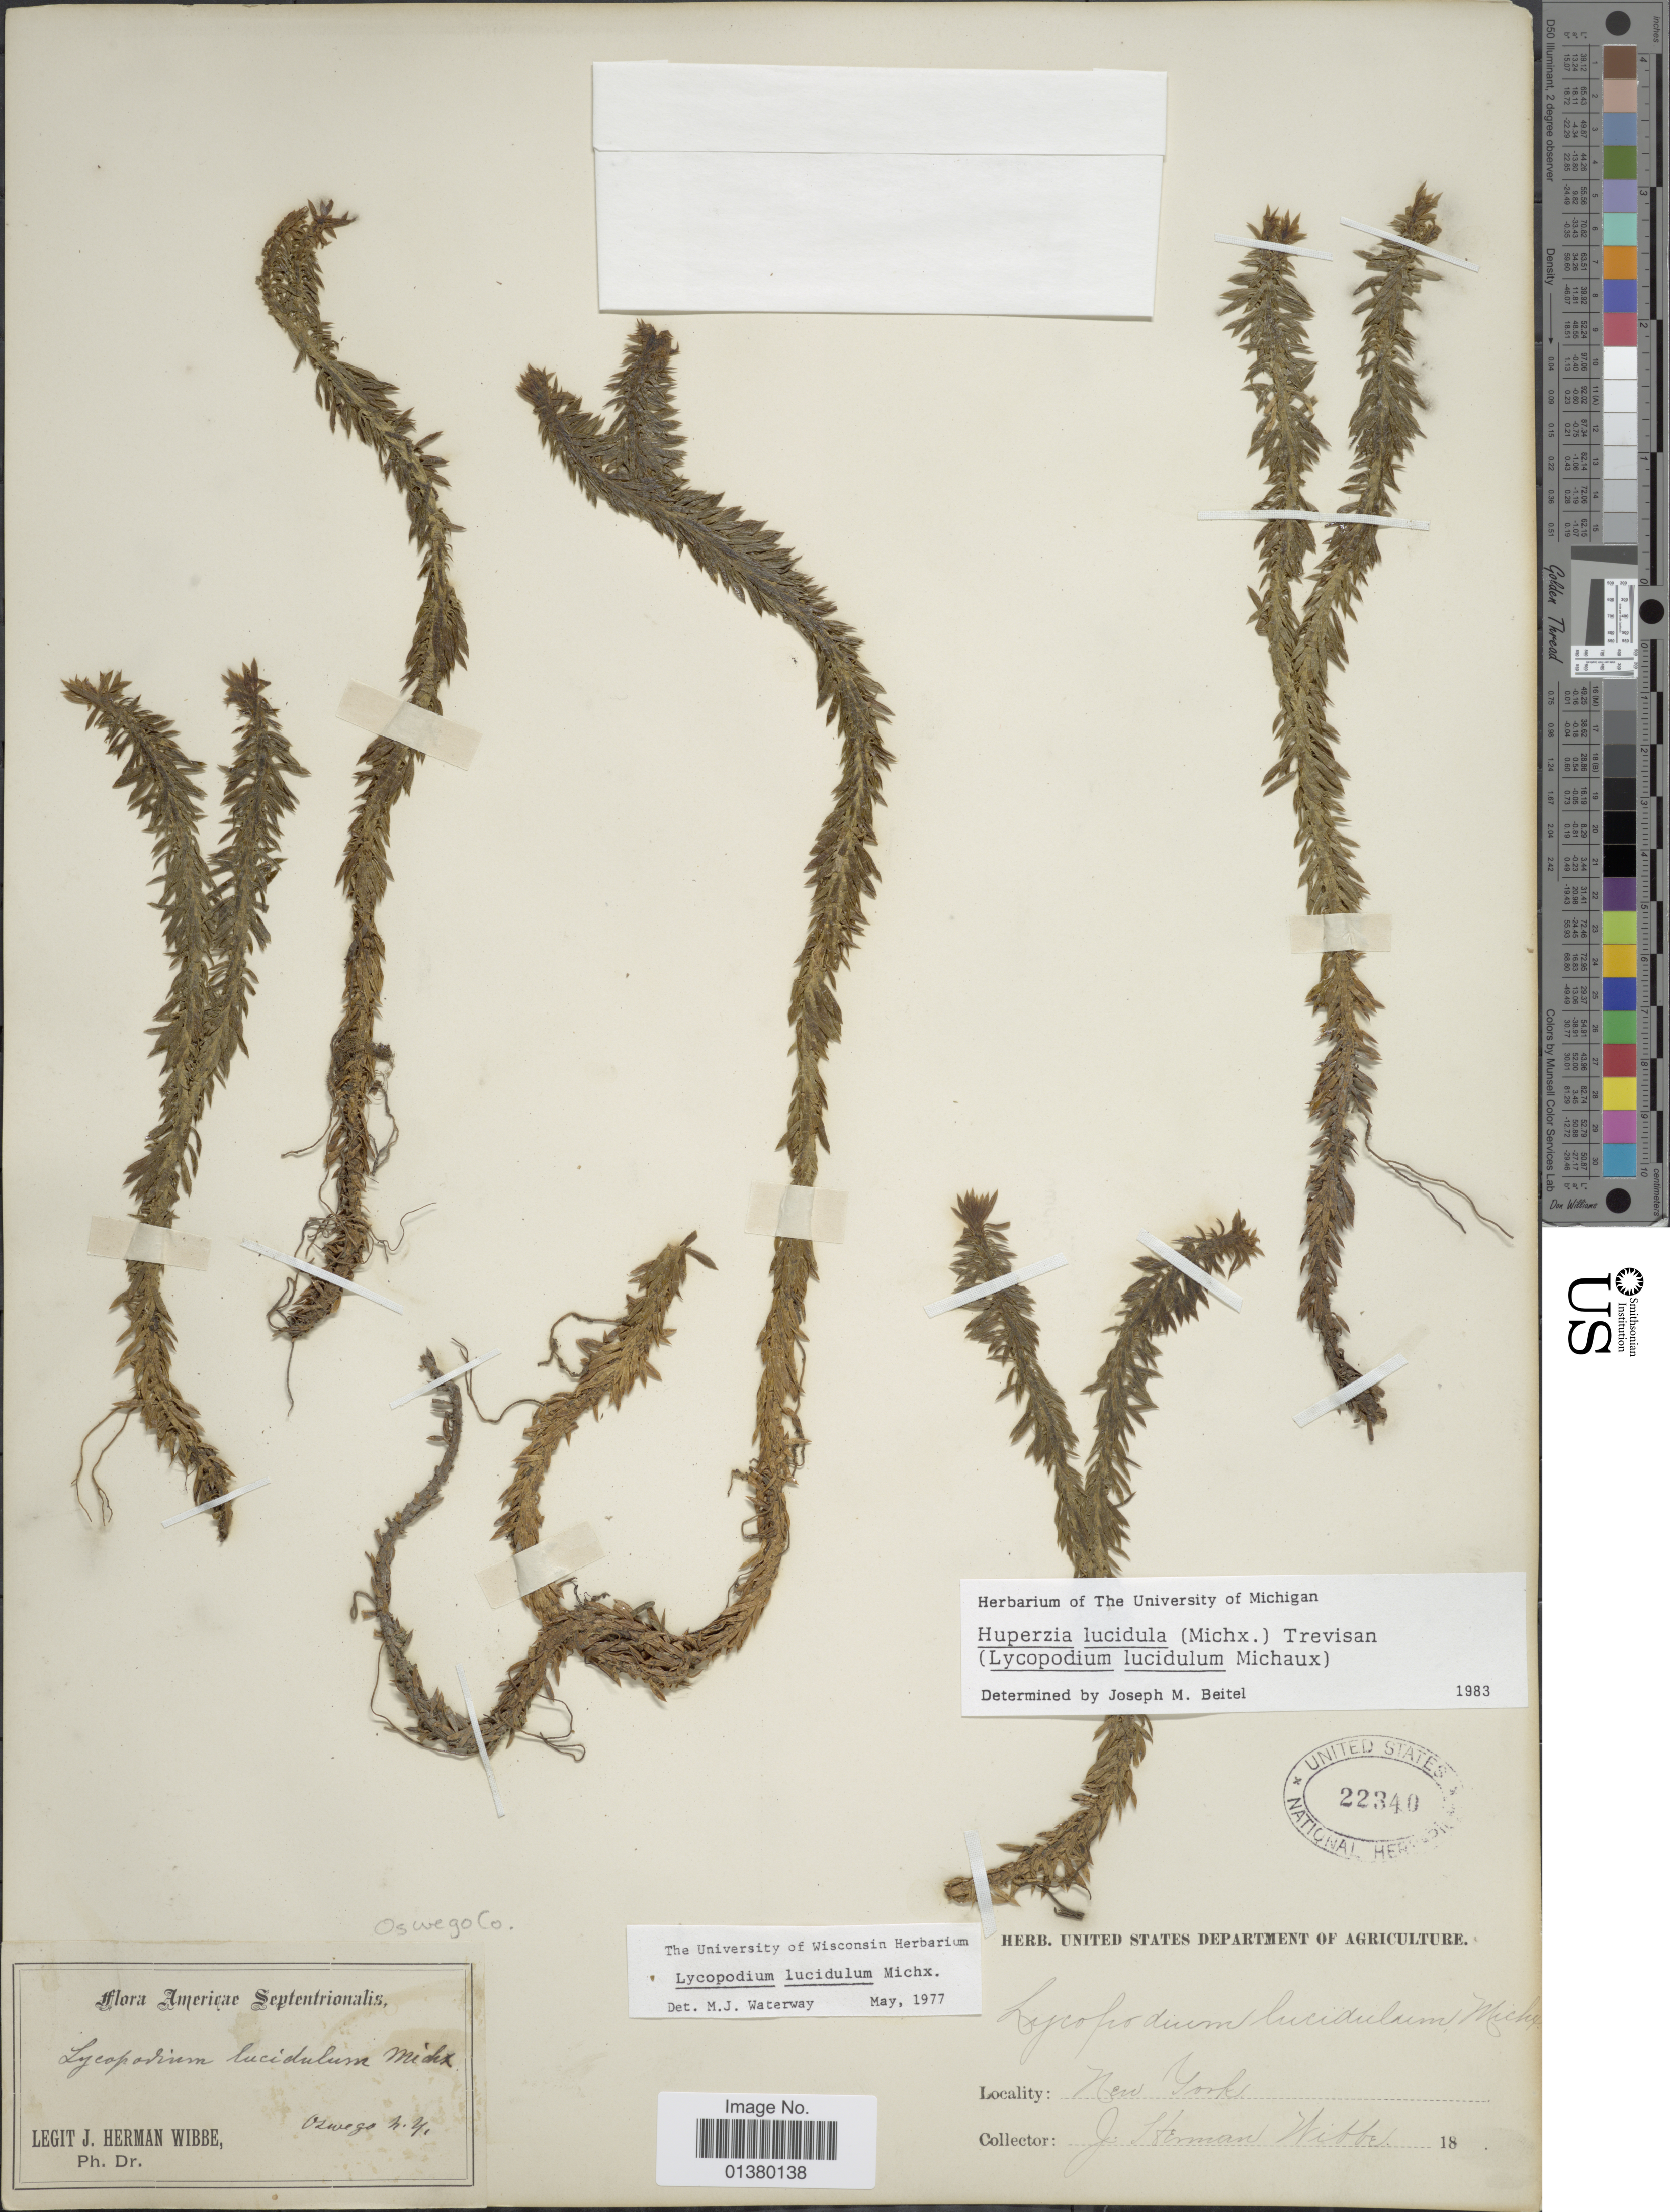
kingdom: Plantae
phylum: Tracheophyta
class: Lycopodiopsida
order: Lycopodiales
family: Lycopodiaceae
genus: Huperzia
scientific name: Huperzia lucidula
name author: (Michx.) Trevis.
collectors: J. Wibbe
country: United States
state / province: New York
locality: Oswego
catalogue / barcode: US 22340